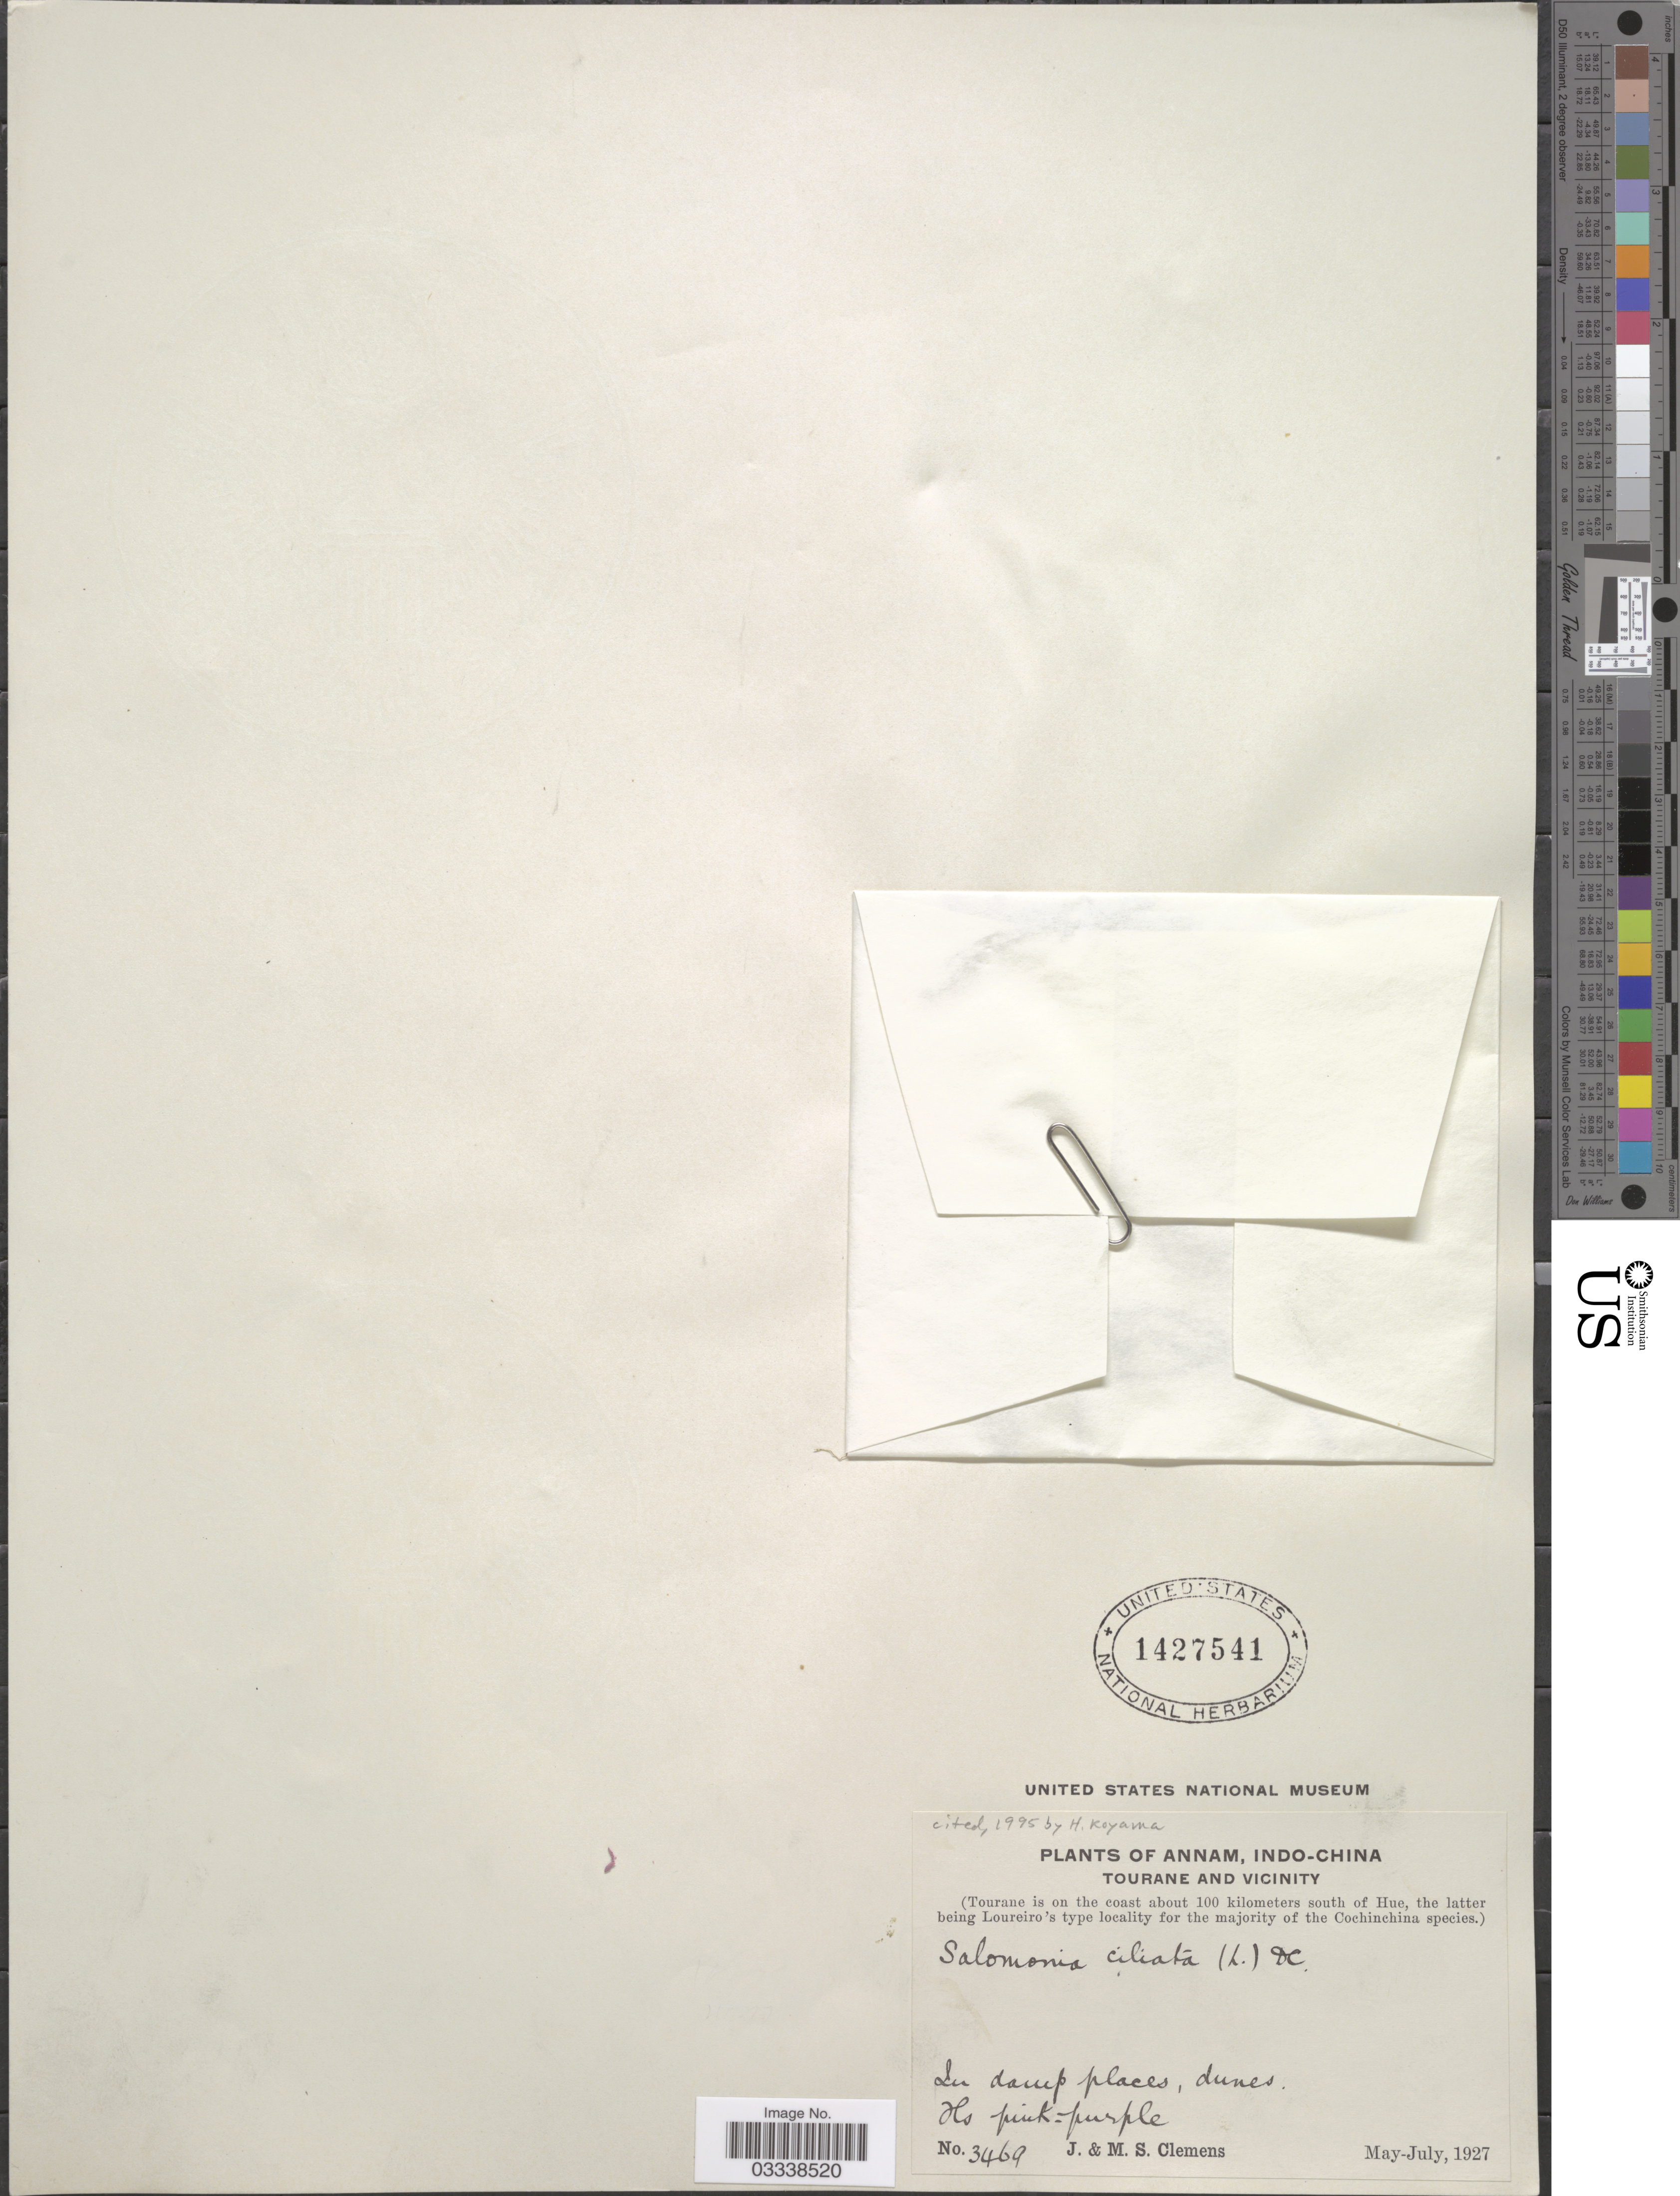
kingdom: Plantae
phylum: Tracheophyta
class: Magnoliopsida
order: Fabales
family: Polygalaceae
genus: Salomonia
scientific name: Salomonia ciliata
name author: (L.) DC.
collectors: J. Clemens & M. S. Clemens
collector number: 3469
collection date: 1927-05/1927-07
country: Vietnam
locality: Annam, Indo-China, Tourane and Vicinity (Tourane is on the coast about 100 kilometers south of Hue).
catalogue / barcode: US 1427541